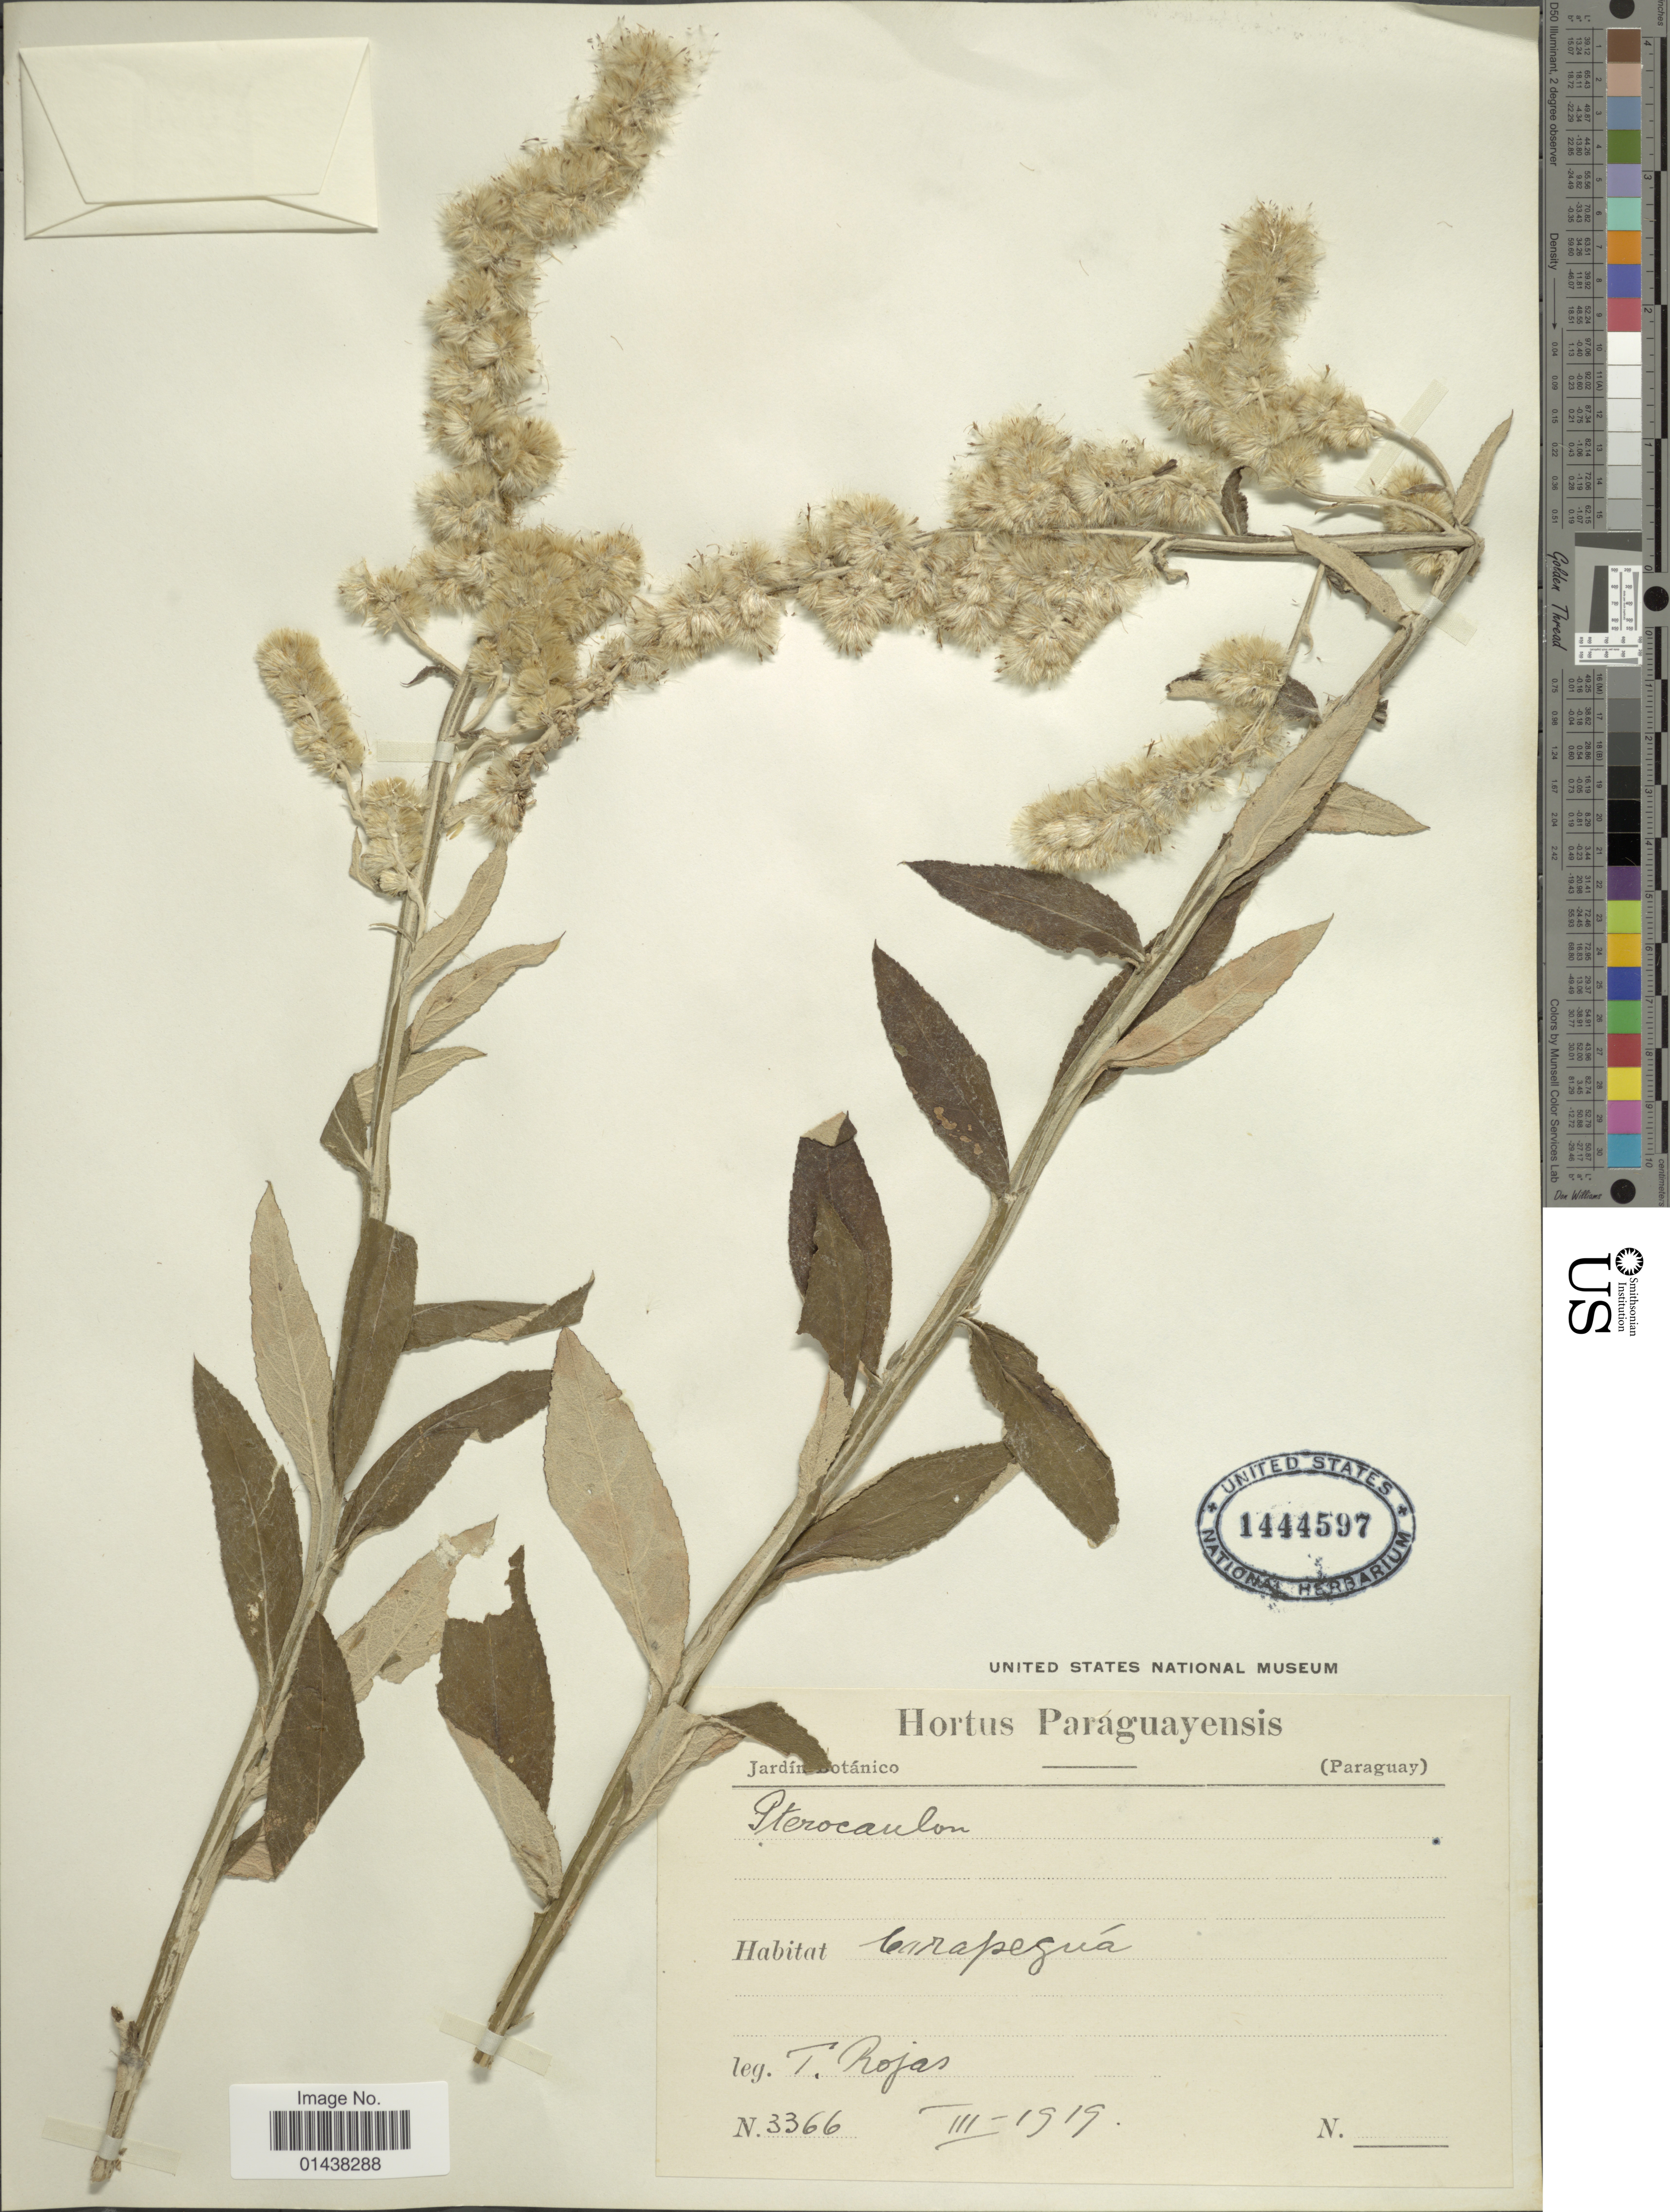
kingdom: Plantae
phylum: Tracheophyta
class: Magnoliopsida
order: Asterales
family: Asteraceae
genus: Pterocaulon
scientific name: Pterocaulon sp.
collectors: T. Rojas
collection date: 1919-03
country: Paraguay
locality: Carapegua.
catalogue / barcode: US 1444597